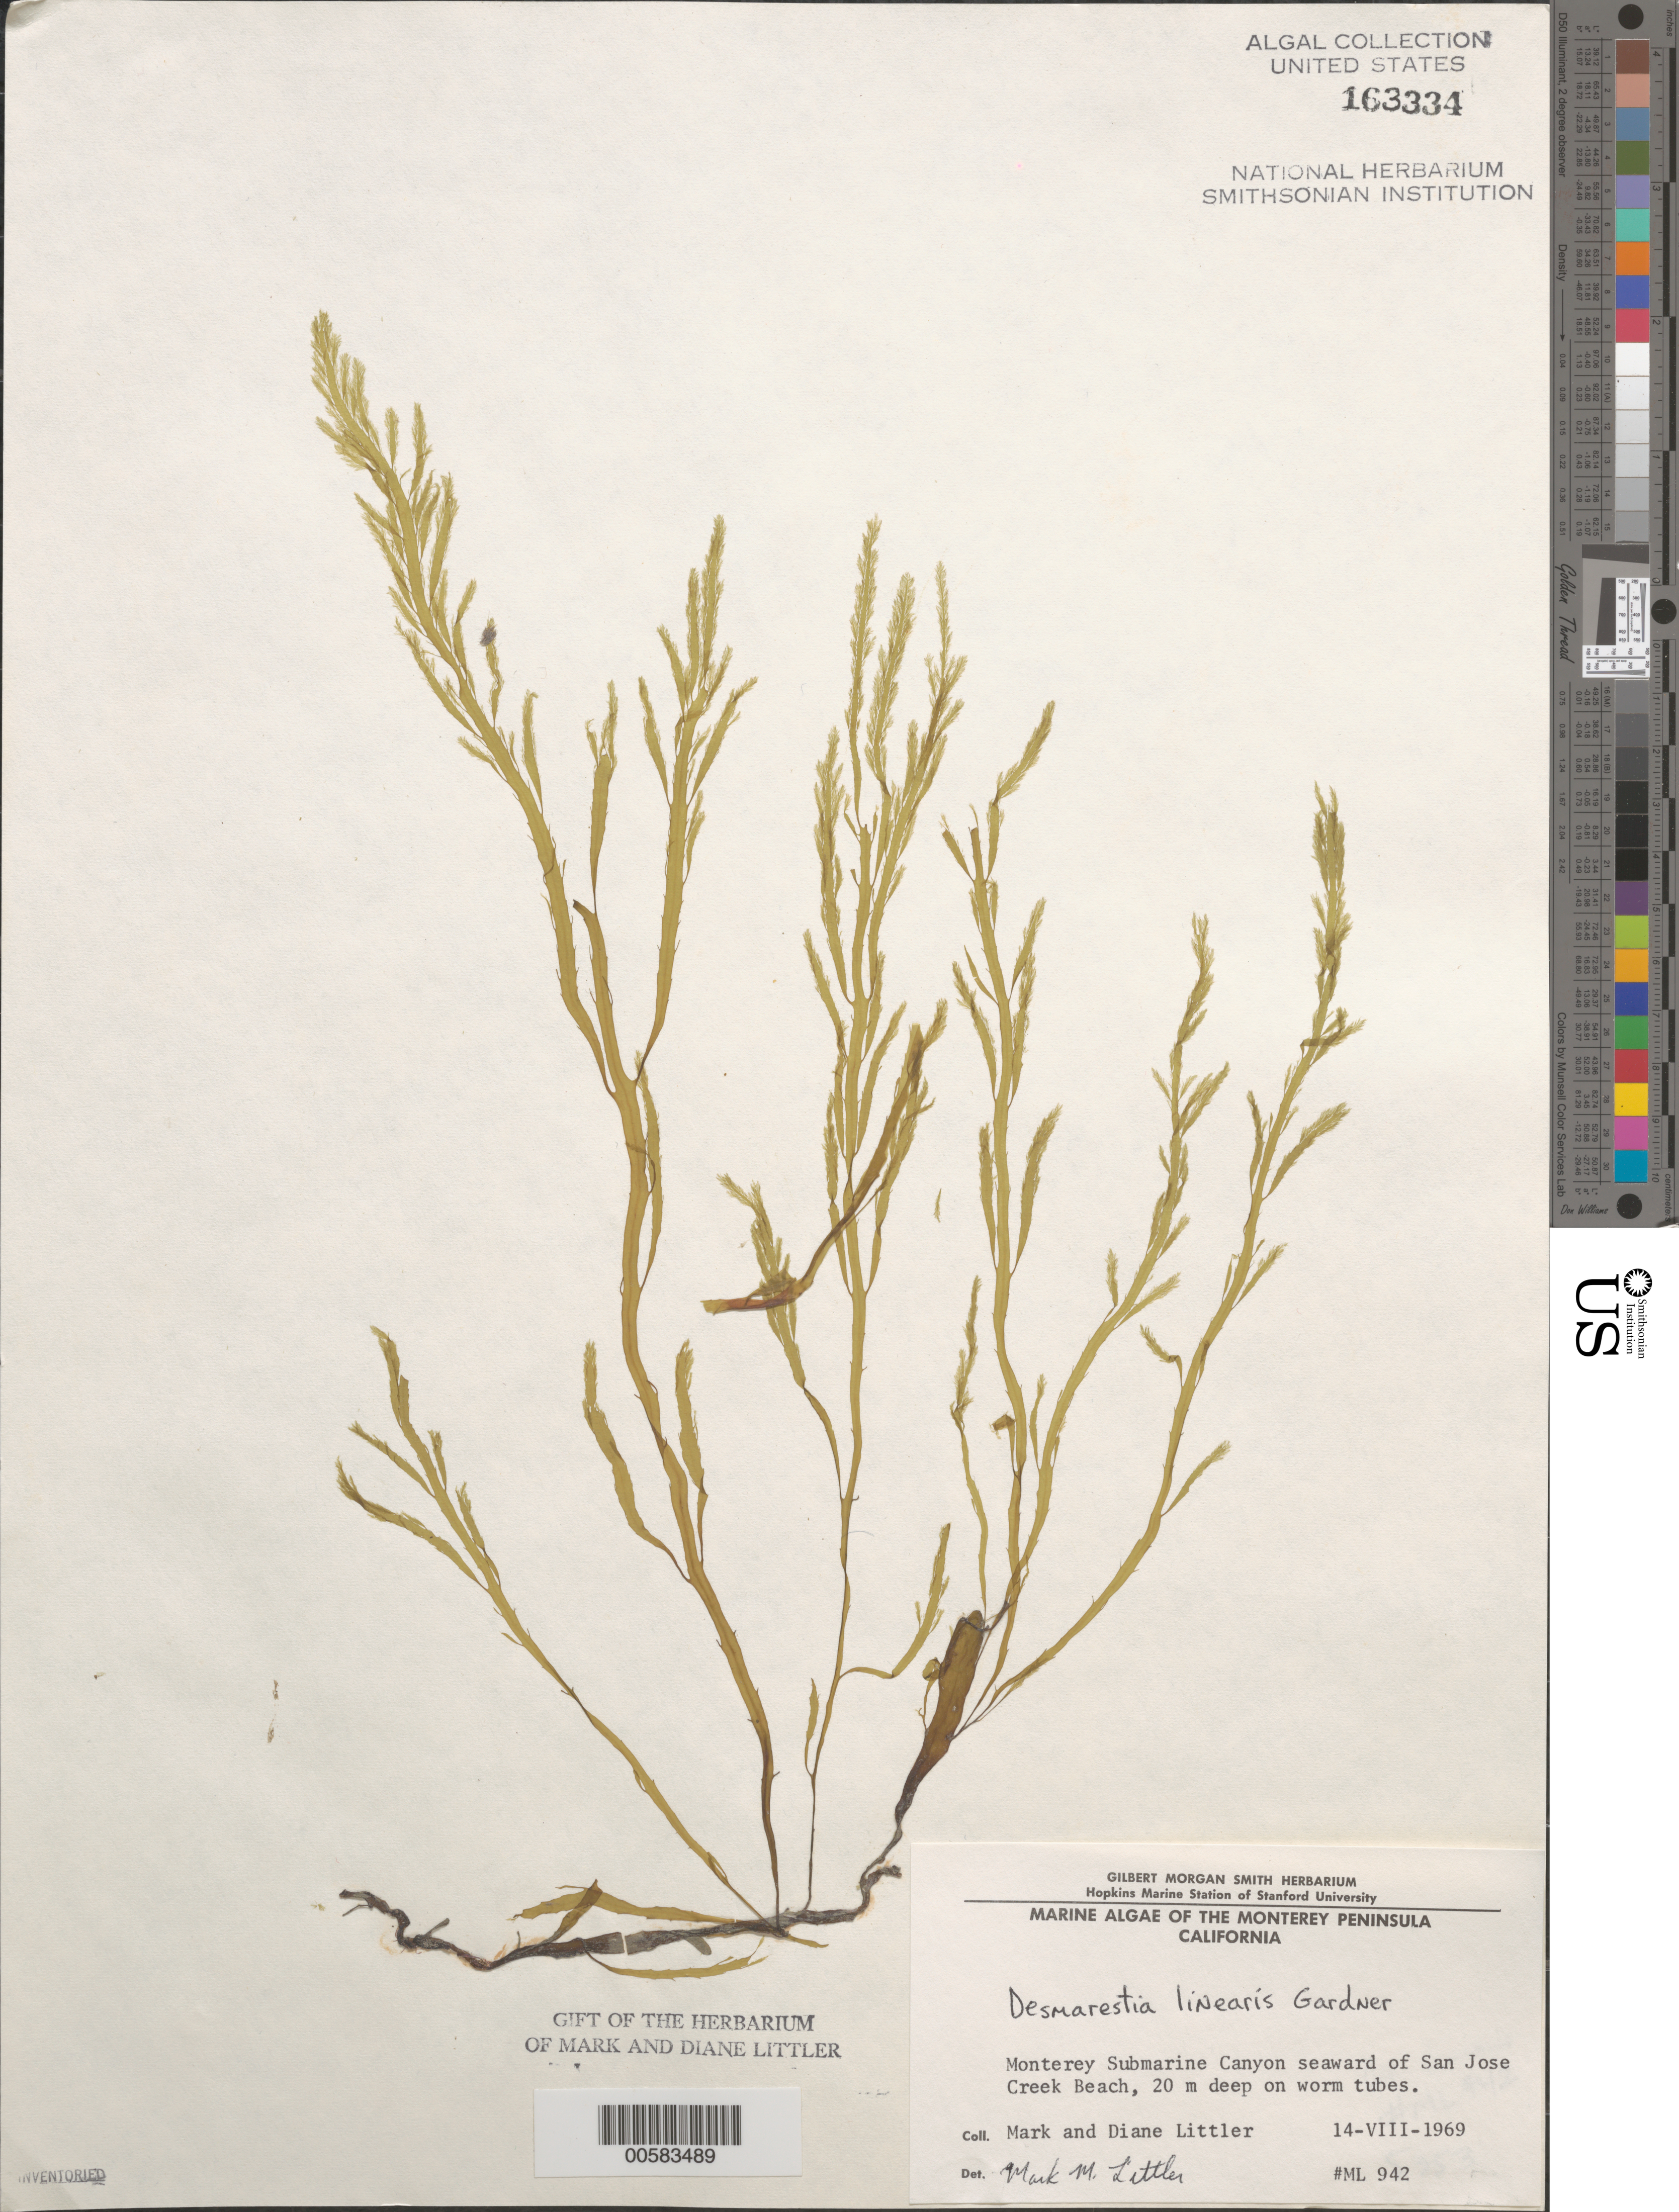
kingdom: Chromista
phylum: Ochrophyta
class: Phaeophyceae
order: Desmarestiales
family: Desmarestiaceae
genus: Desmarestia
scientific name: Desmarestia ligulata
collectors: M. M. Littler & D. S. Littler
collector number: ML 942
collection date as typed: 14 Aug 1969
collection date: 1969-08-14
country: United States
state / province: California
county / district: Monterey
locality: Monterey Submarine Canyon, seaward of San Jose Creek Beach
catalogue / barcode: US 163334